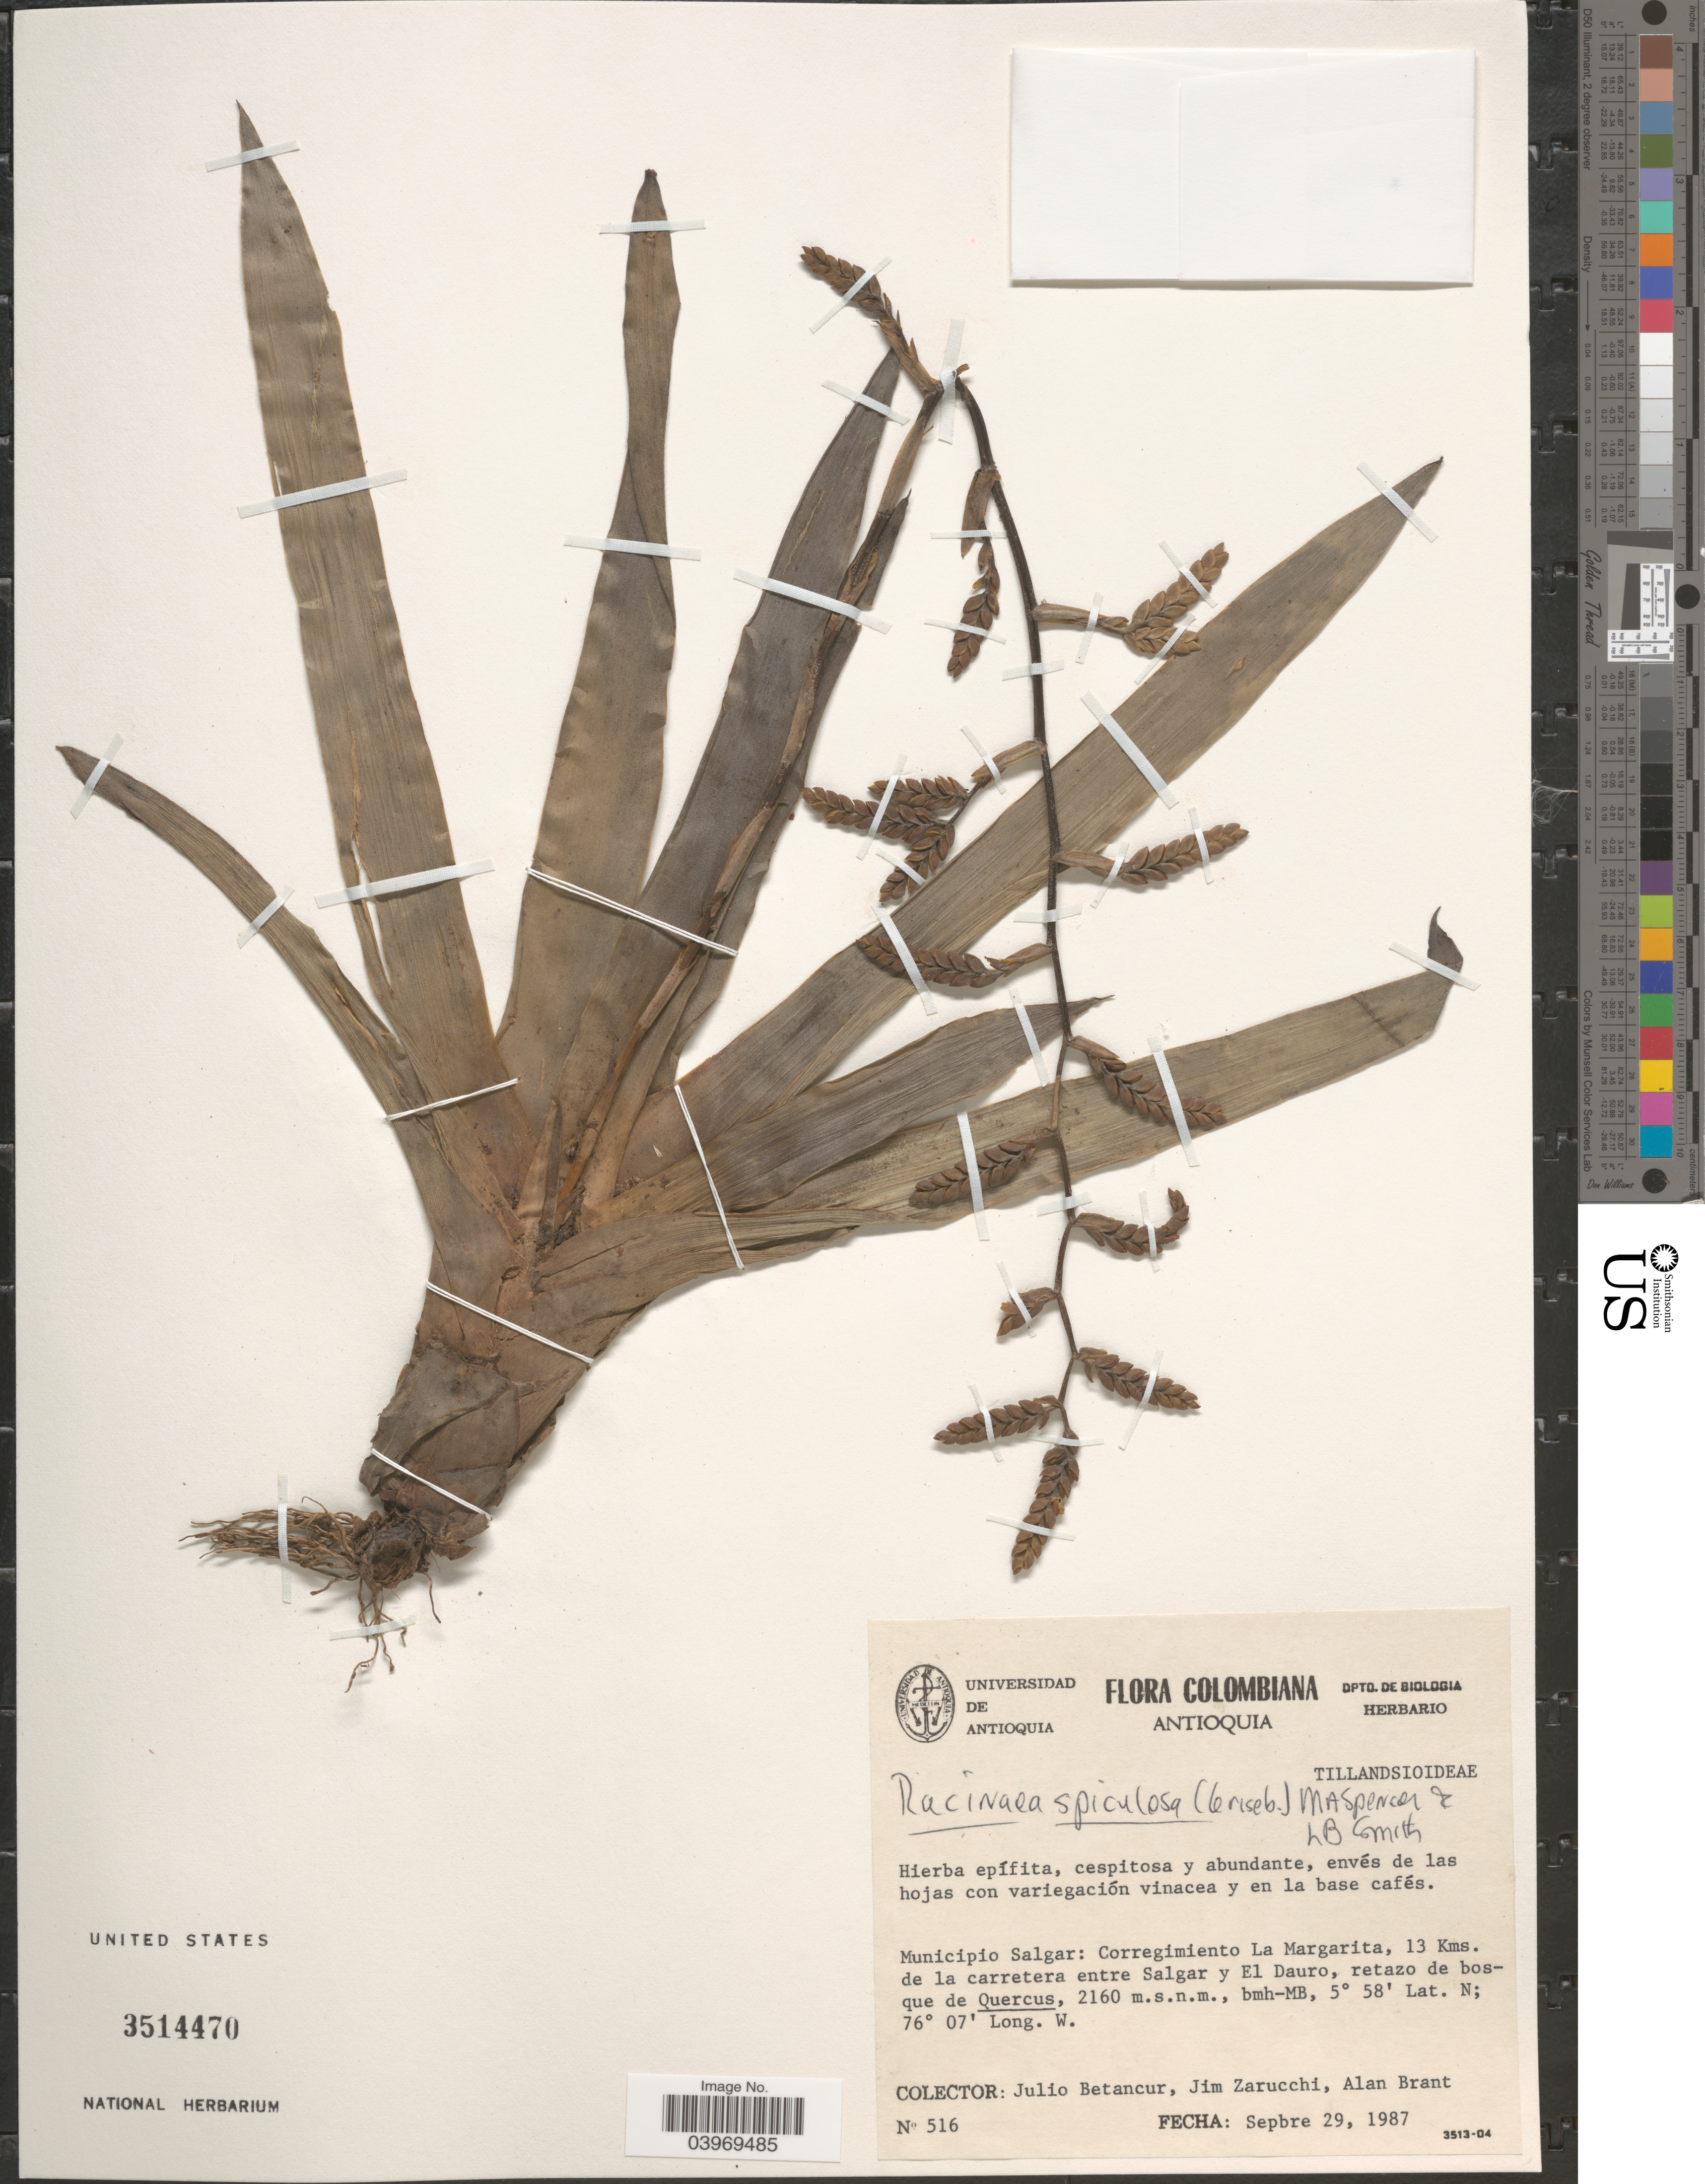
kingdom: Plantae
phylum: Tracheophyta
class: Liliopsida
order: Poales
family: Bromeliaceae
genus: Racinaea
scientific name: Racinaea spiculosa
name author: (Griseb.) M.A. Spencer & L.B. Sm.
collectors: J. Betancur, J. L. Zarucchi & A. Brant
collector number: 516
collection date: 1987-09-29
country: Colombia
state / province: Antioquia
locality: Municipio Salgar: Corregimiento La Margarita, 13 Kms. de la carretera entre Salgar y El Dauro.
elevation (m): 2160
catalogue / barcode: US 3514470